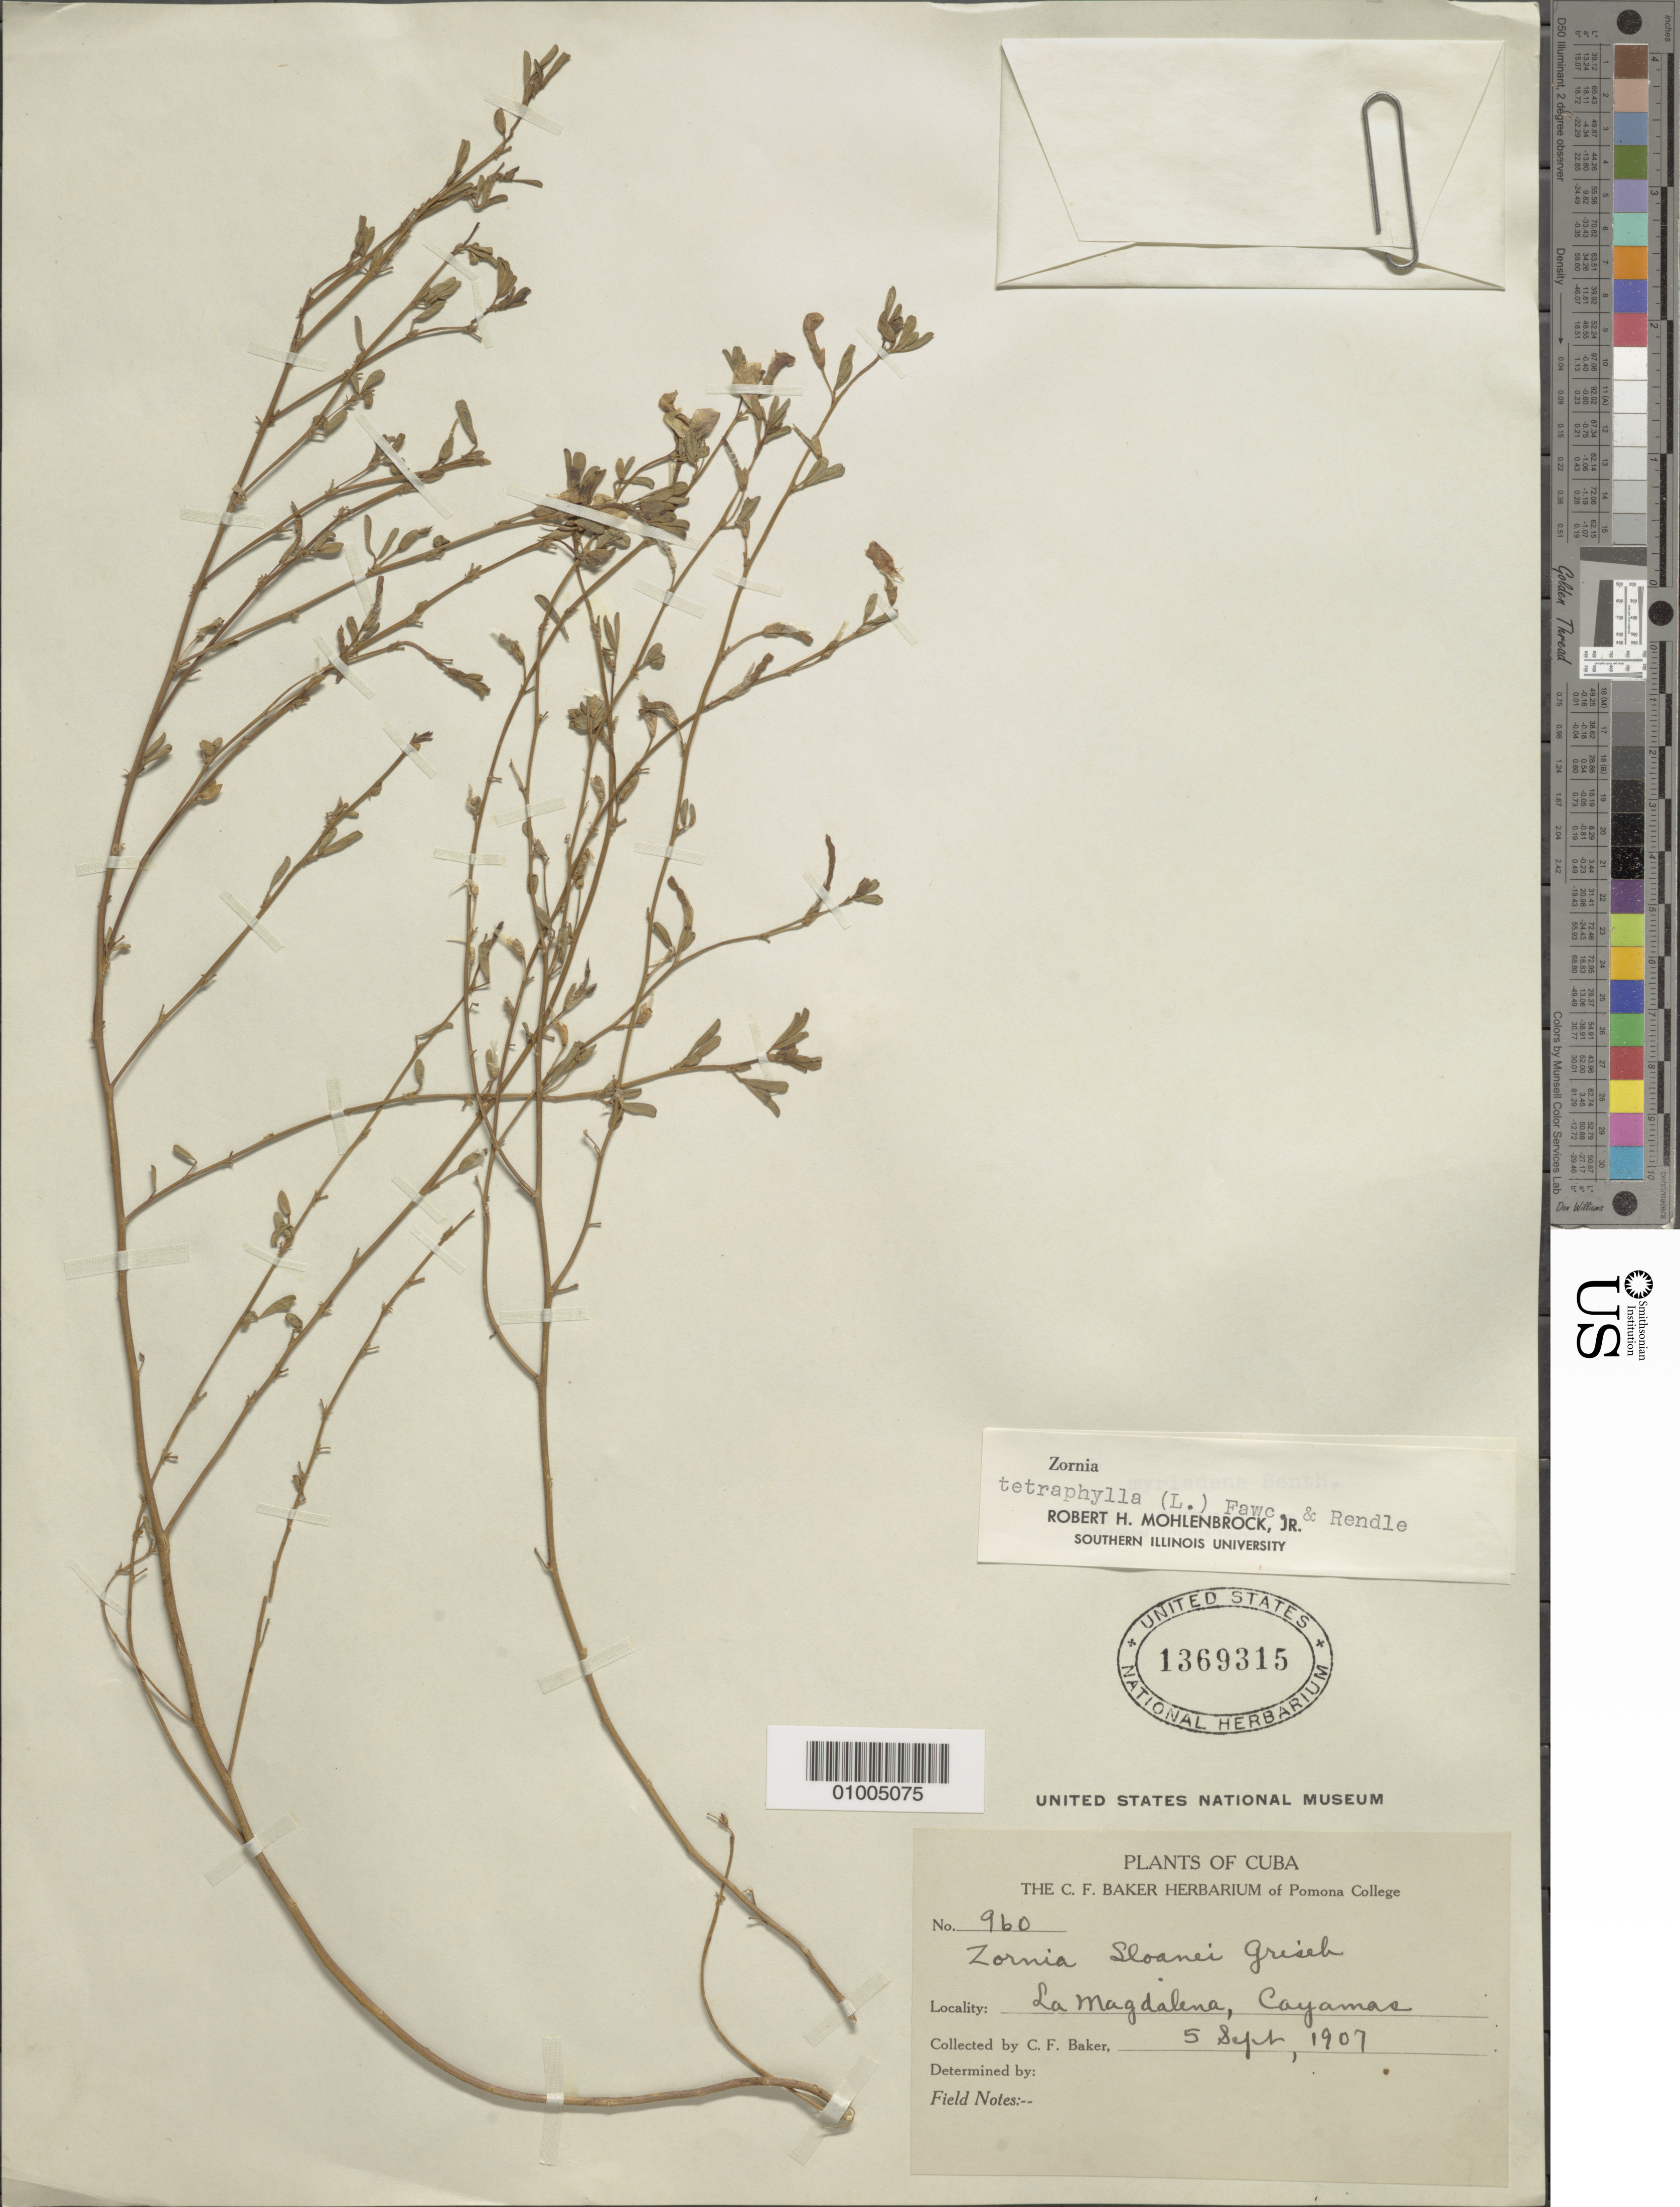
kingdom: Plantae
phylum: Tracheophyta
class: Magnoliopsida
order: Fabales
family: Fabaceae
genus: Zornia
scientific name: Zornia tetraphylla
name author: (L.) Fawc. & Rendle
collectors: C. F. Baker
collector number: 960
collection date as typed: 05 Sep 1907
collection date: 1907-09-05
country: Cuba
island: Cuba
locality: La Magdalena, Cayamas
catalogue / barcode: US 1369315